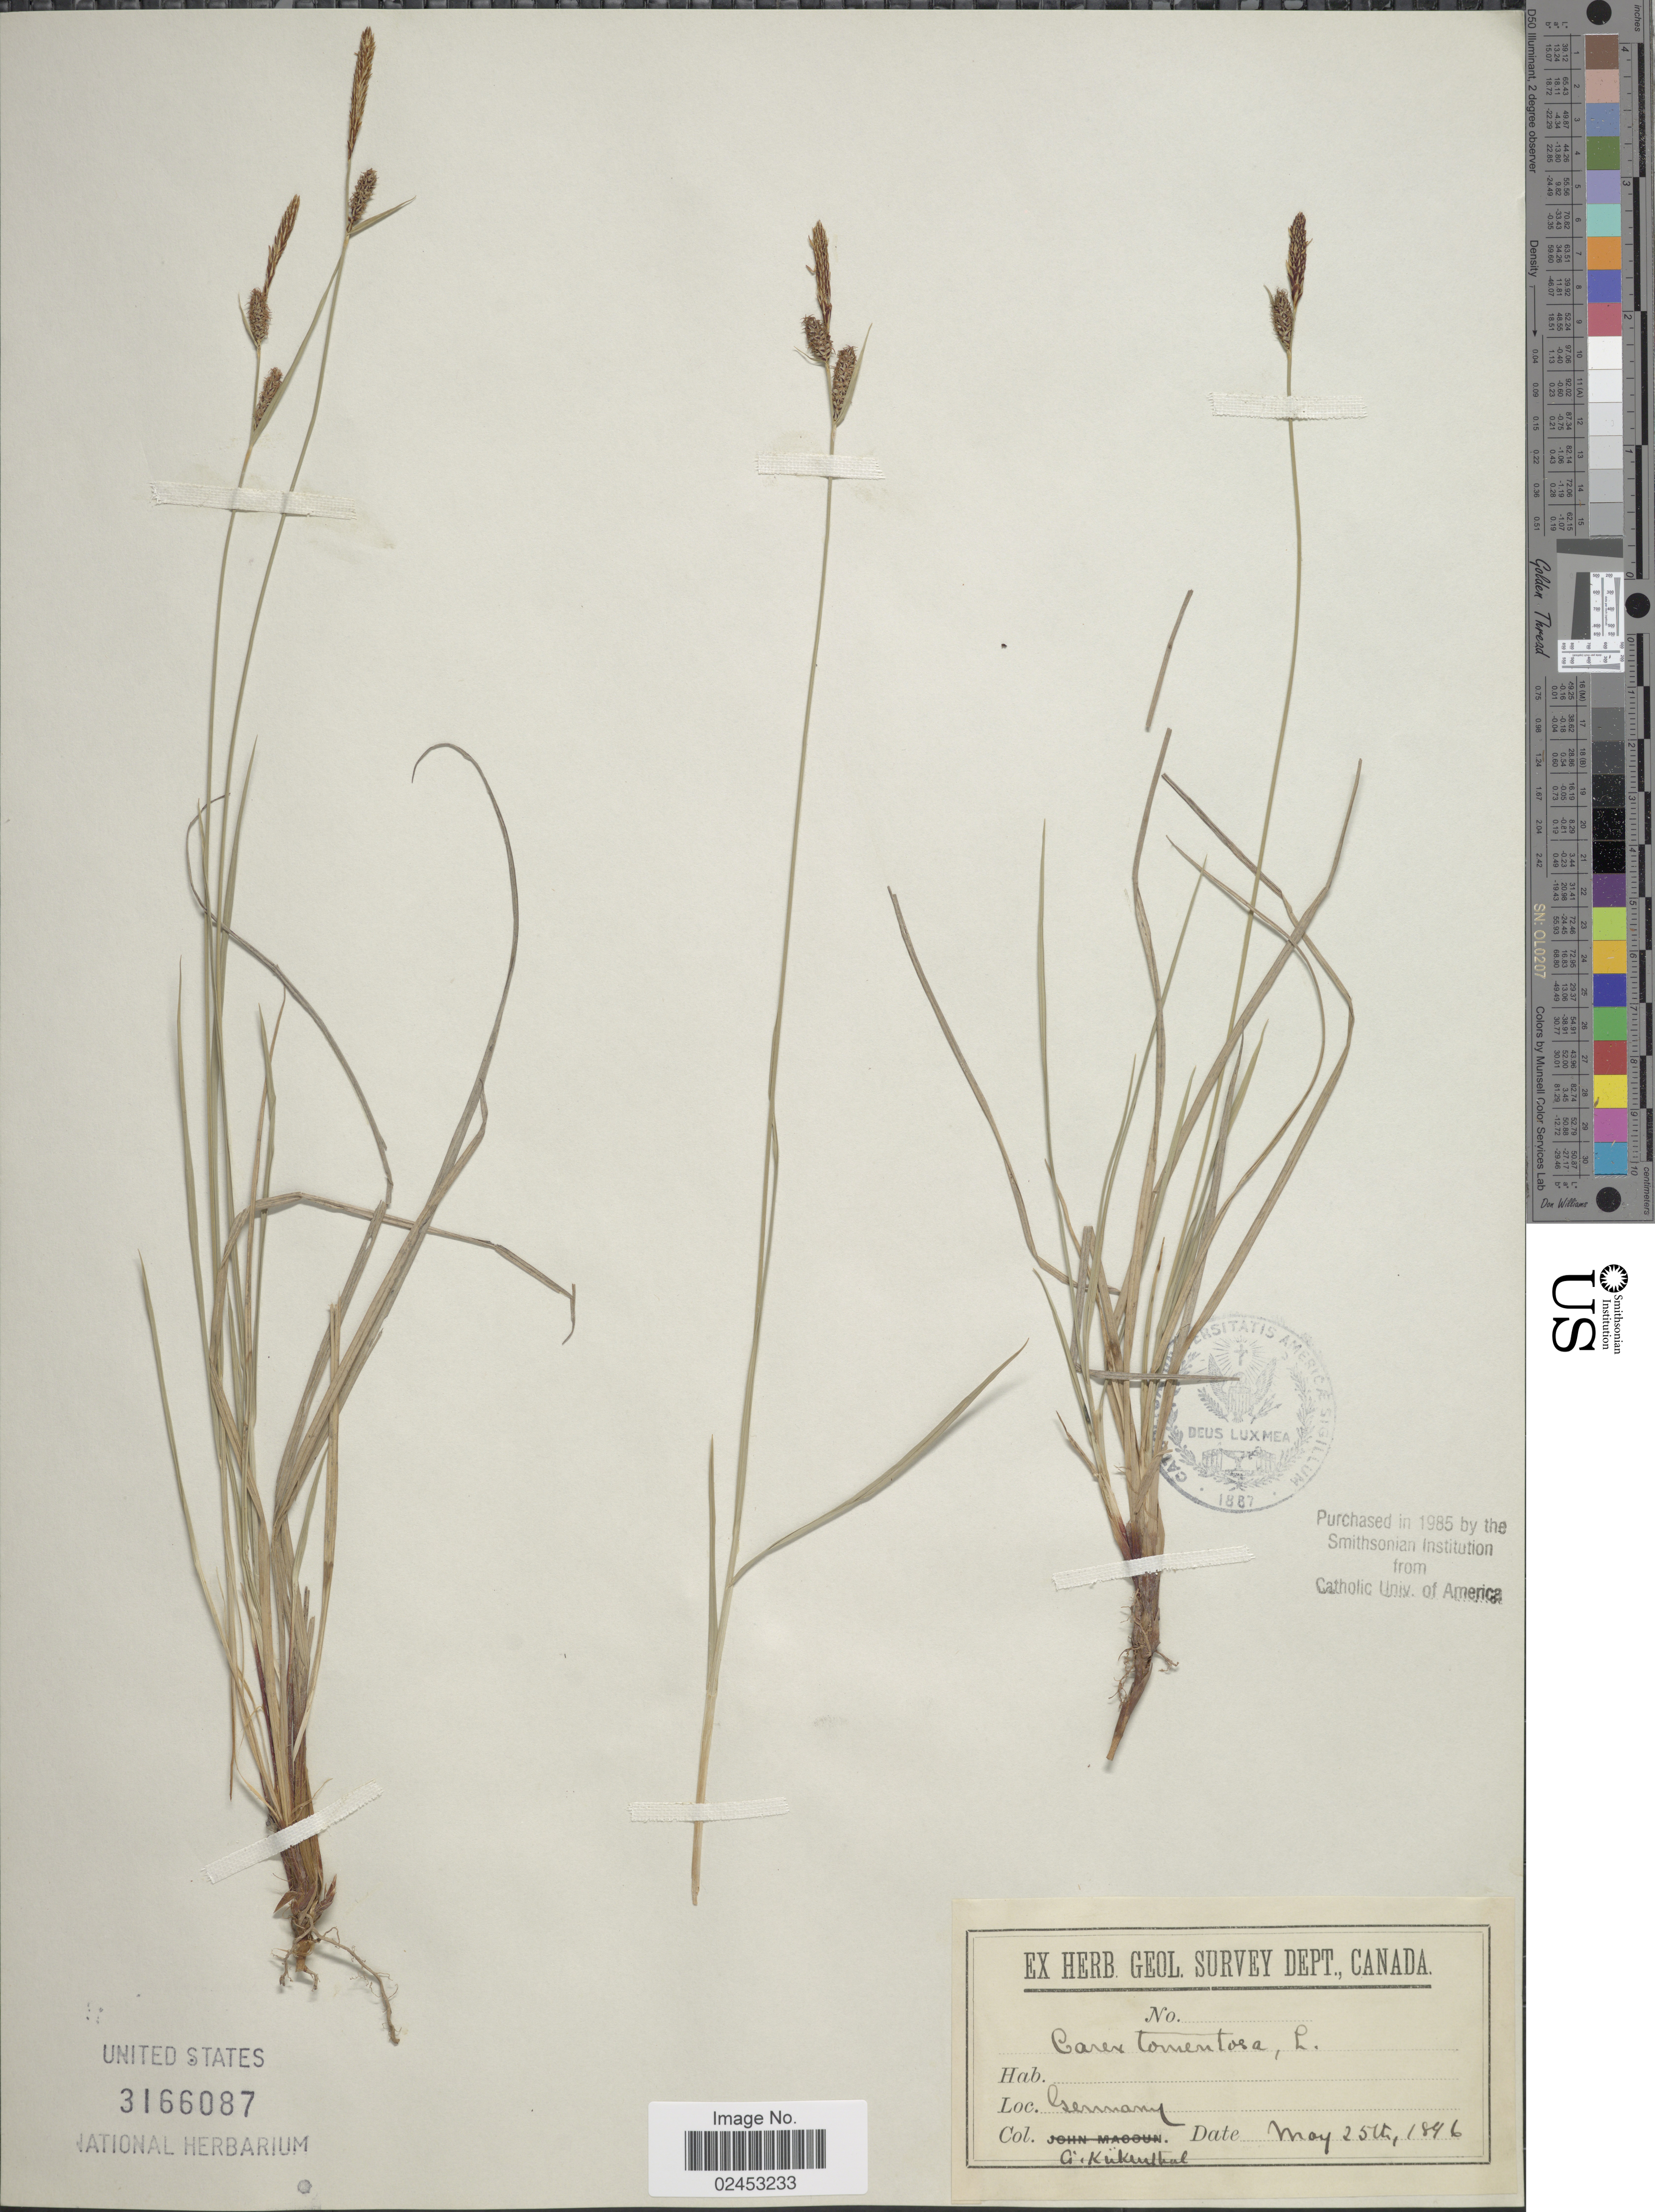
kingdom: Plantae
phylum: Tracheophyta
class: Liliopsida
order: Poales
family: Cyperaceae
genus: Carex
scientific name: Carex tomentosa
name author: L.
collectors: G. Kükenthal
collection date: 1896-05-25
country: Germany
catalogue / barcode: US 3166087